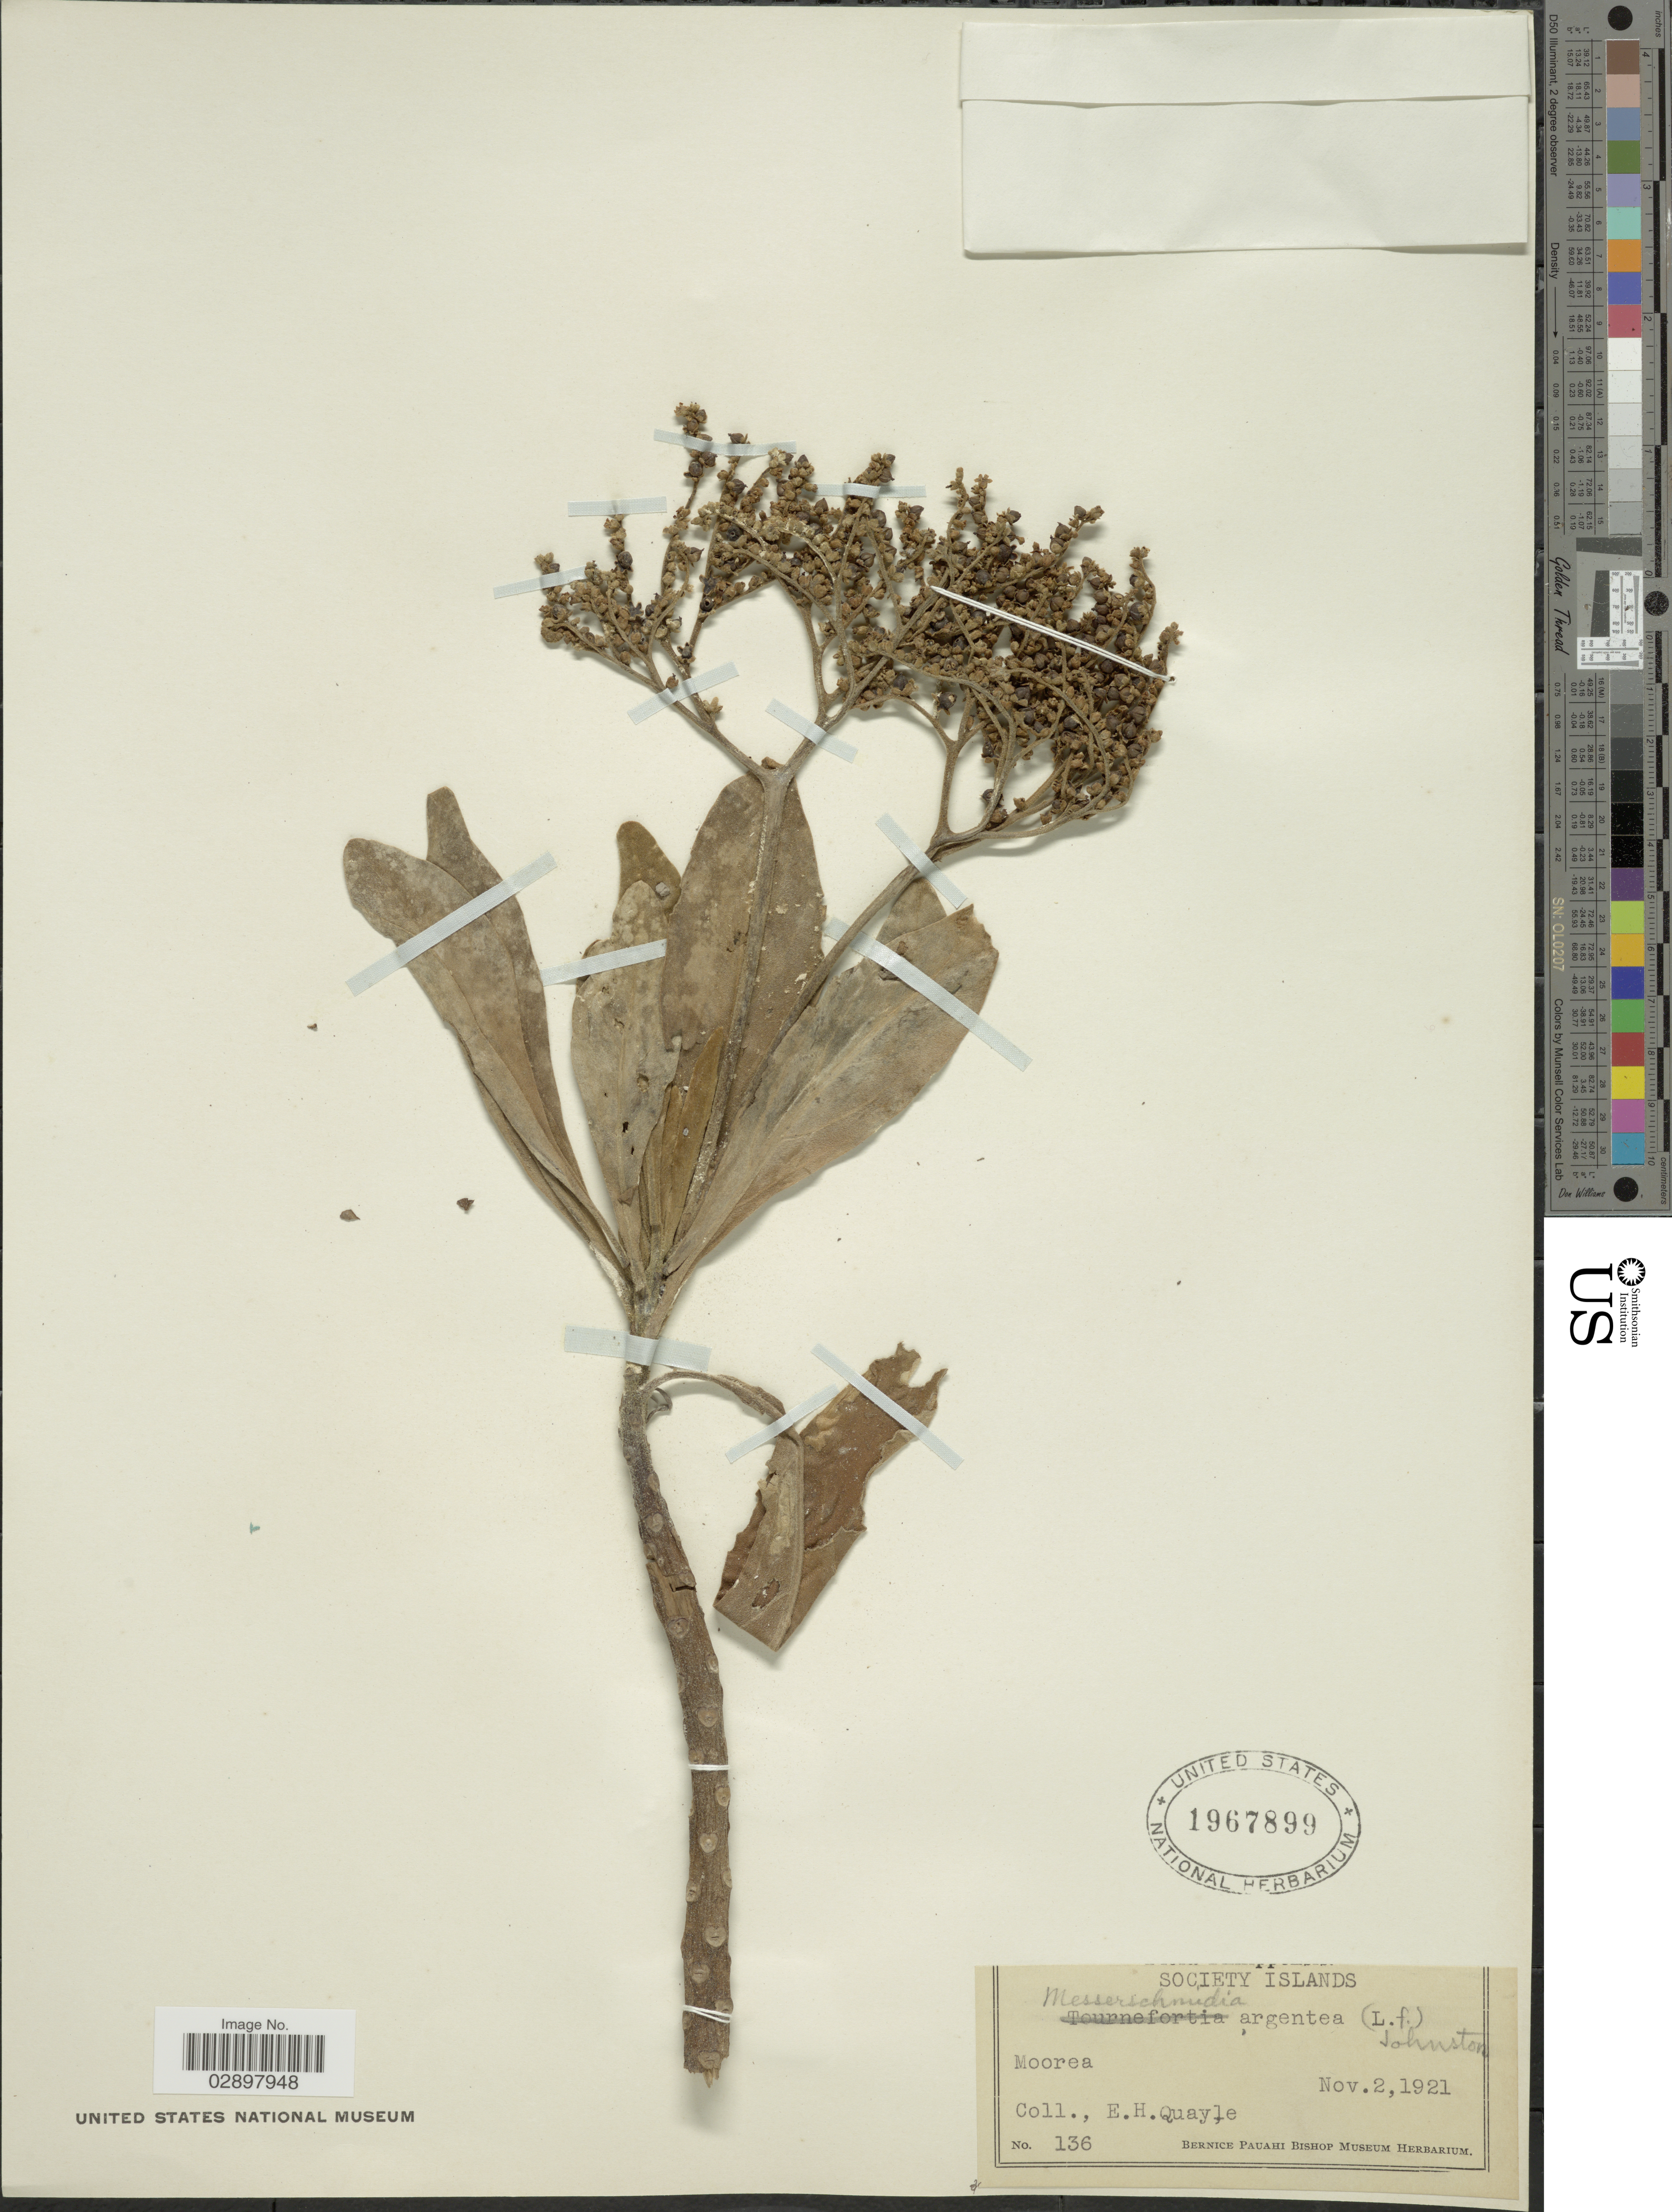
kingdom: Plantae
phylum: Tracheophyta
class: Magnoliopsida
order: Boraginales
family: Heliotropiaceae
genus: Heliotropium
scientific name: Heliotropium arboreum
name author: (Blanco) Mabberley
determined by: Wagner, W. L., (BOT), Smithsonian Institution - National Museum of Natural History (UNITED STATES)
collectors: E. Quayle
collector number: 136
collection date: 1921-11-02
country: French Polynesia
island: Moorea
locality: Society Islands. Moorea.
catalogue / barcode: US 1967899